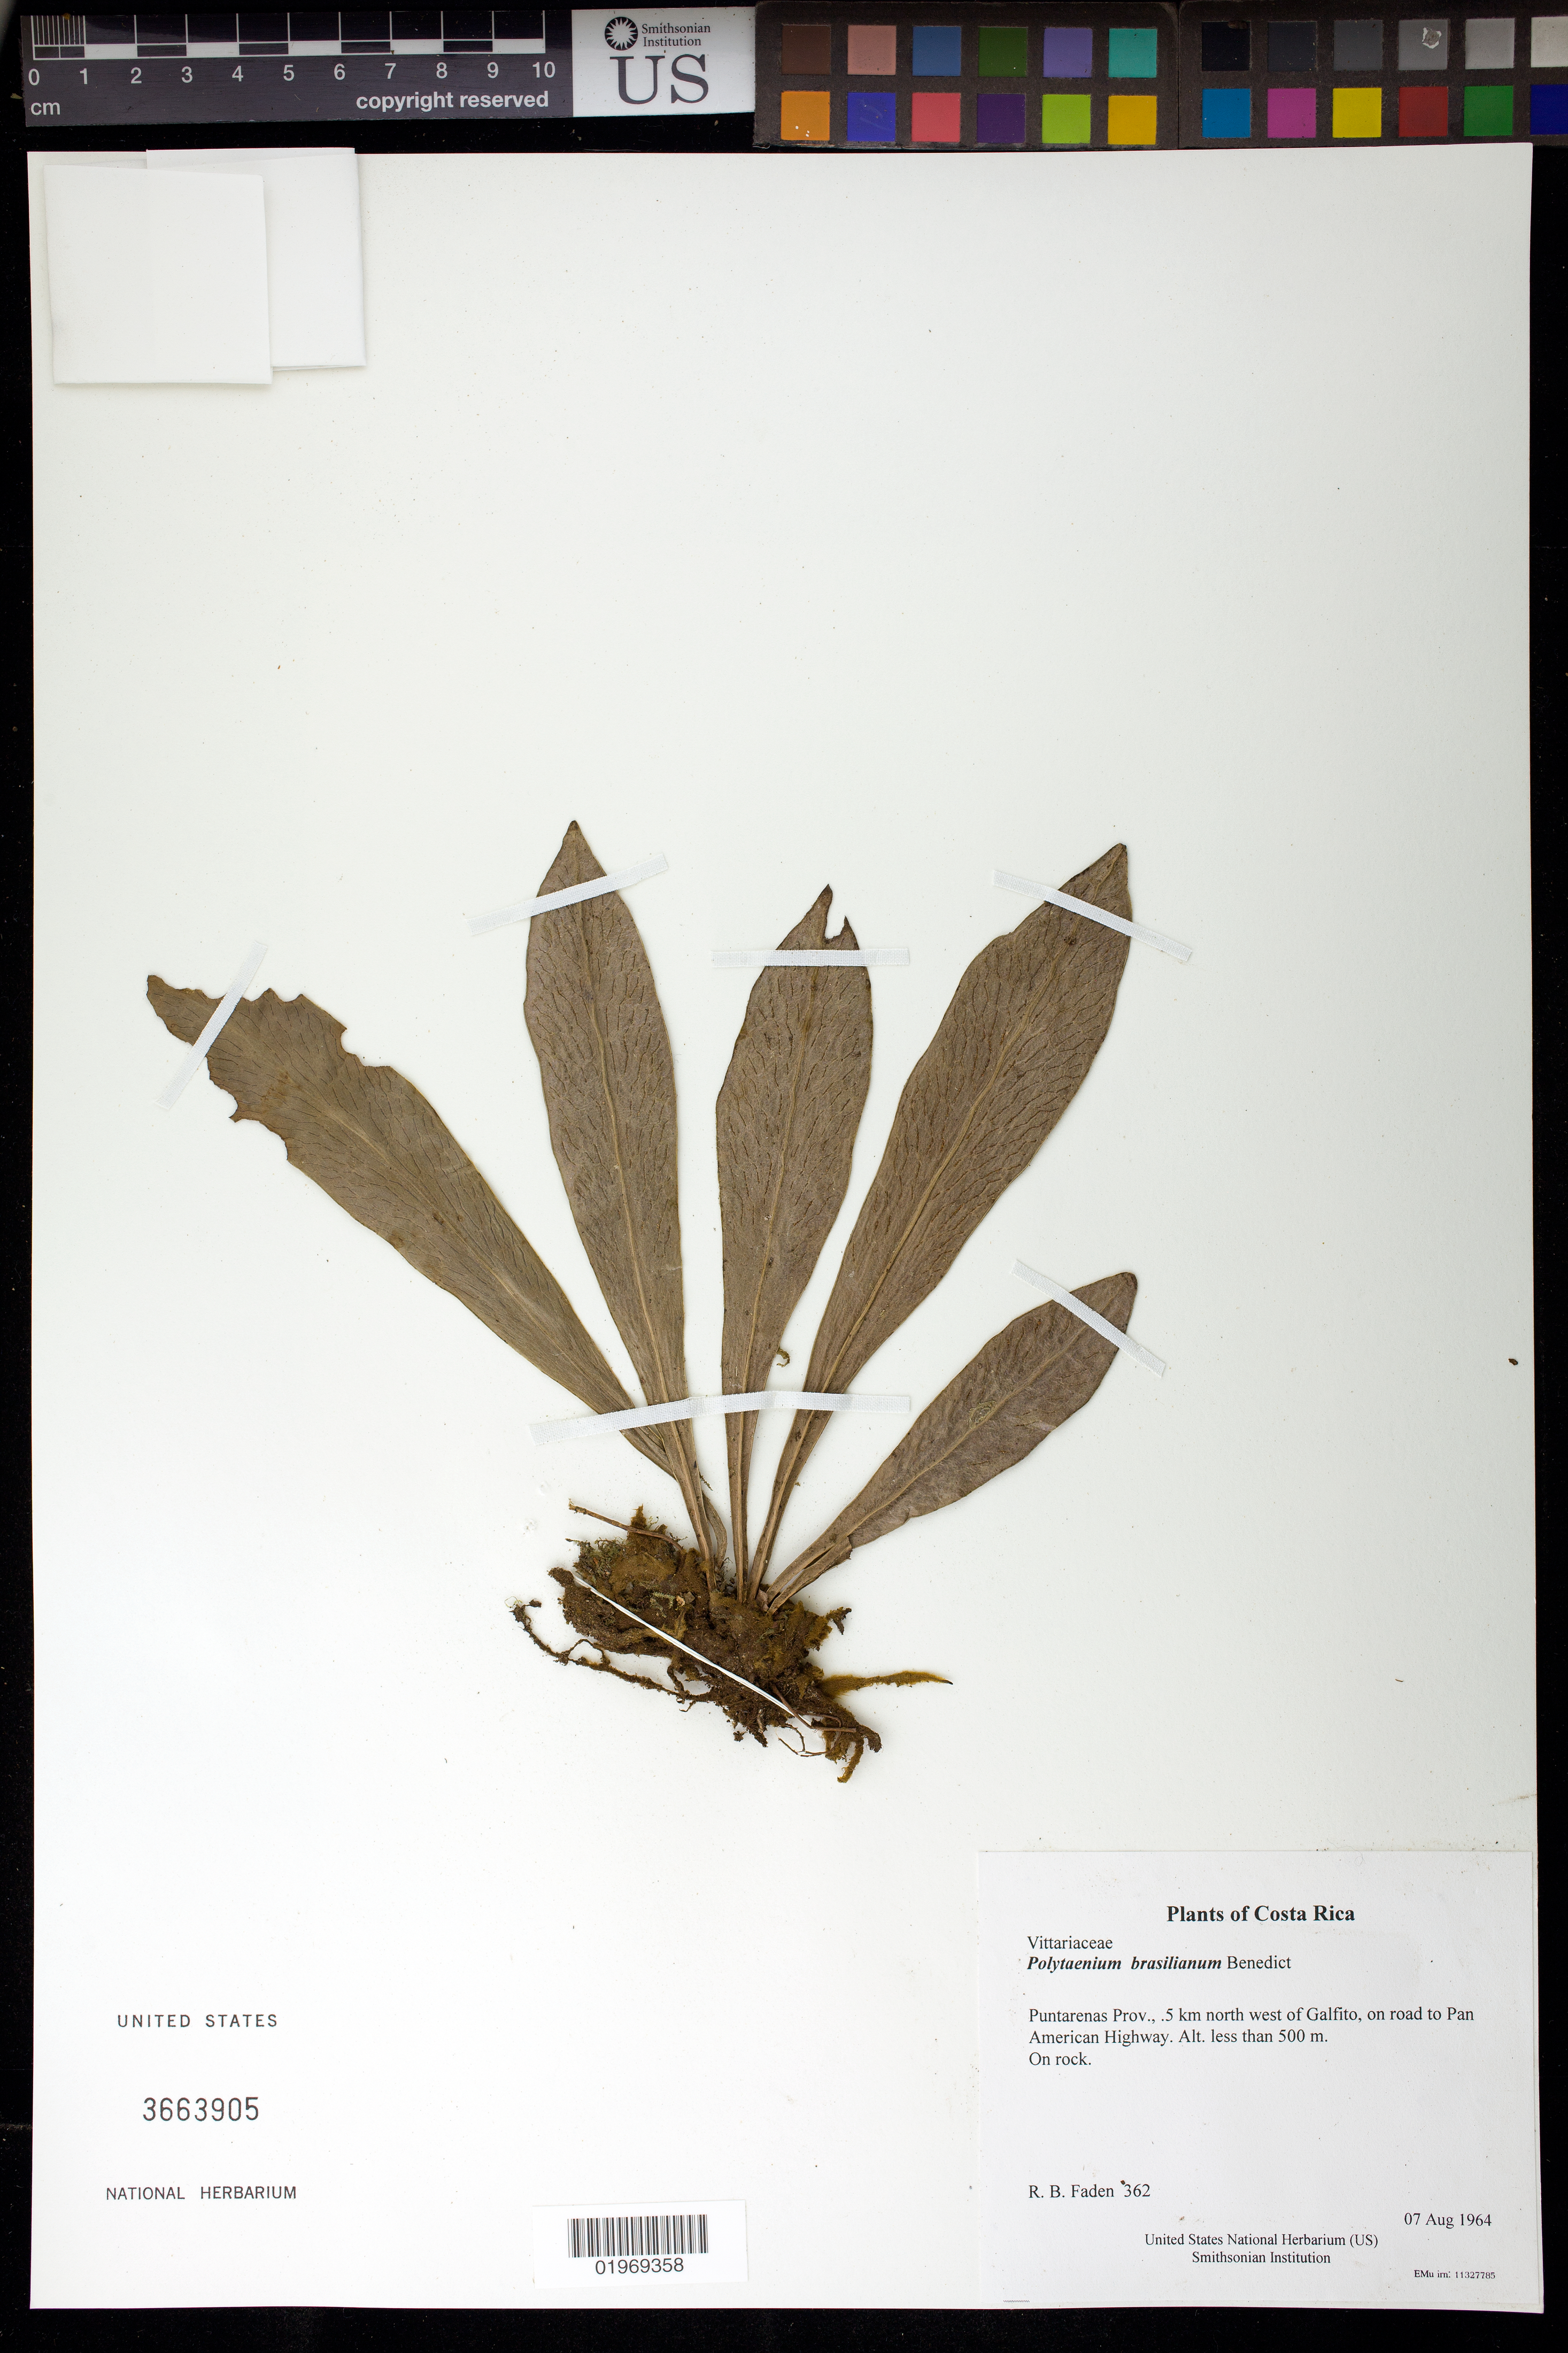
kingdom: Plantae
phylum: Tracheophyta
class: Polypodiopsida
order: Polypodiales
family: Pteridaceae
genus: Polytaenium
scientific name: Polytaenium brasilianum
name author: Benedict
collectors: R. B. Faden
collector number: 362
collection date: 1964-08-07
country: Costa Rica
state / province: Puntarenas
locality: .5 km north west of Galfito, on road to Pan American Highway. Alt. less than 500 m.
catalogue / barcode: US 3663905